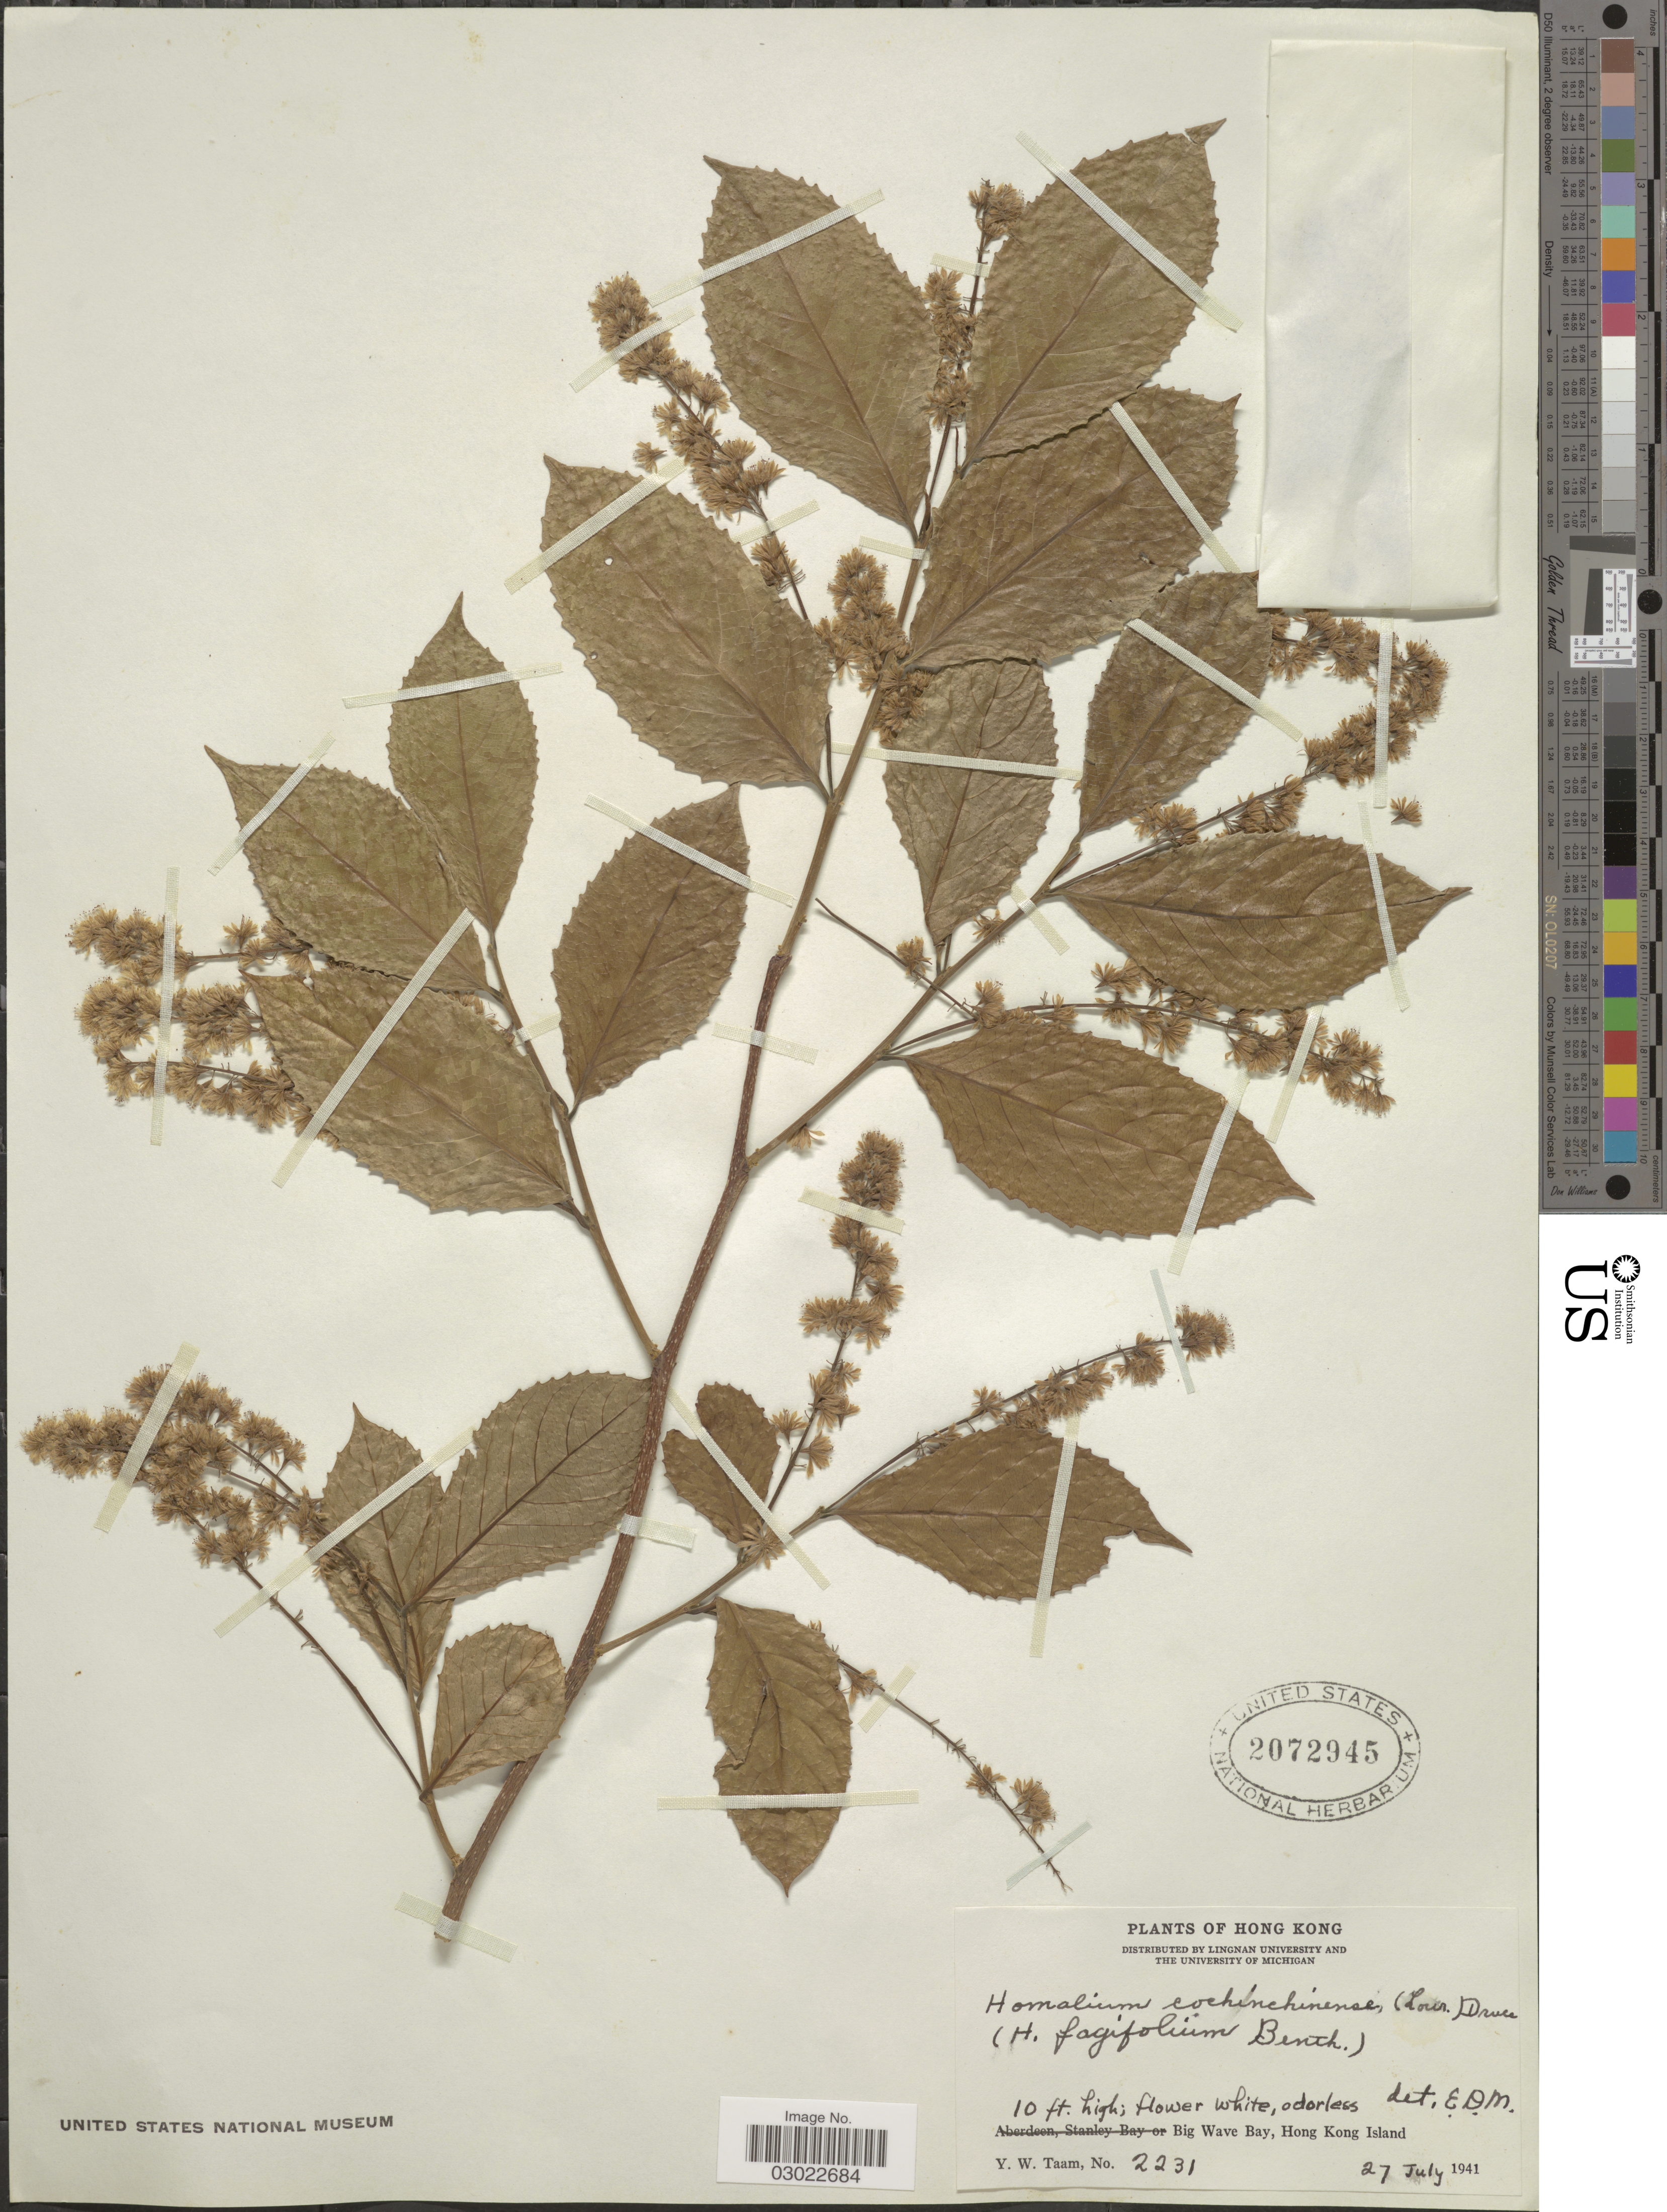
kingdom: Plantae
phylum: Tracheophyta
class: Magnoliopsida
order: Malpighiales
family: Salicaceae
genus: Homalium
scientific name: Homalium cochinchinensis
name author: (Lour.) Druce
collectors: Y. W. Taam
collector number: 2231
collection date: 1941-07-27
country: China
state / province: Hong Kong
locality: Big Wave Bay, Hong Kong Island.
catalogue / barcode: US 2072945